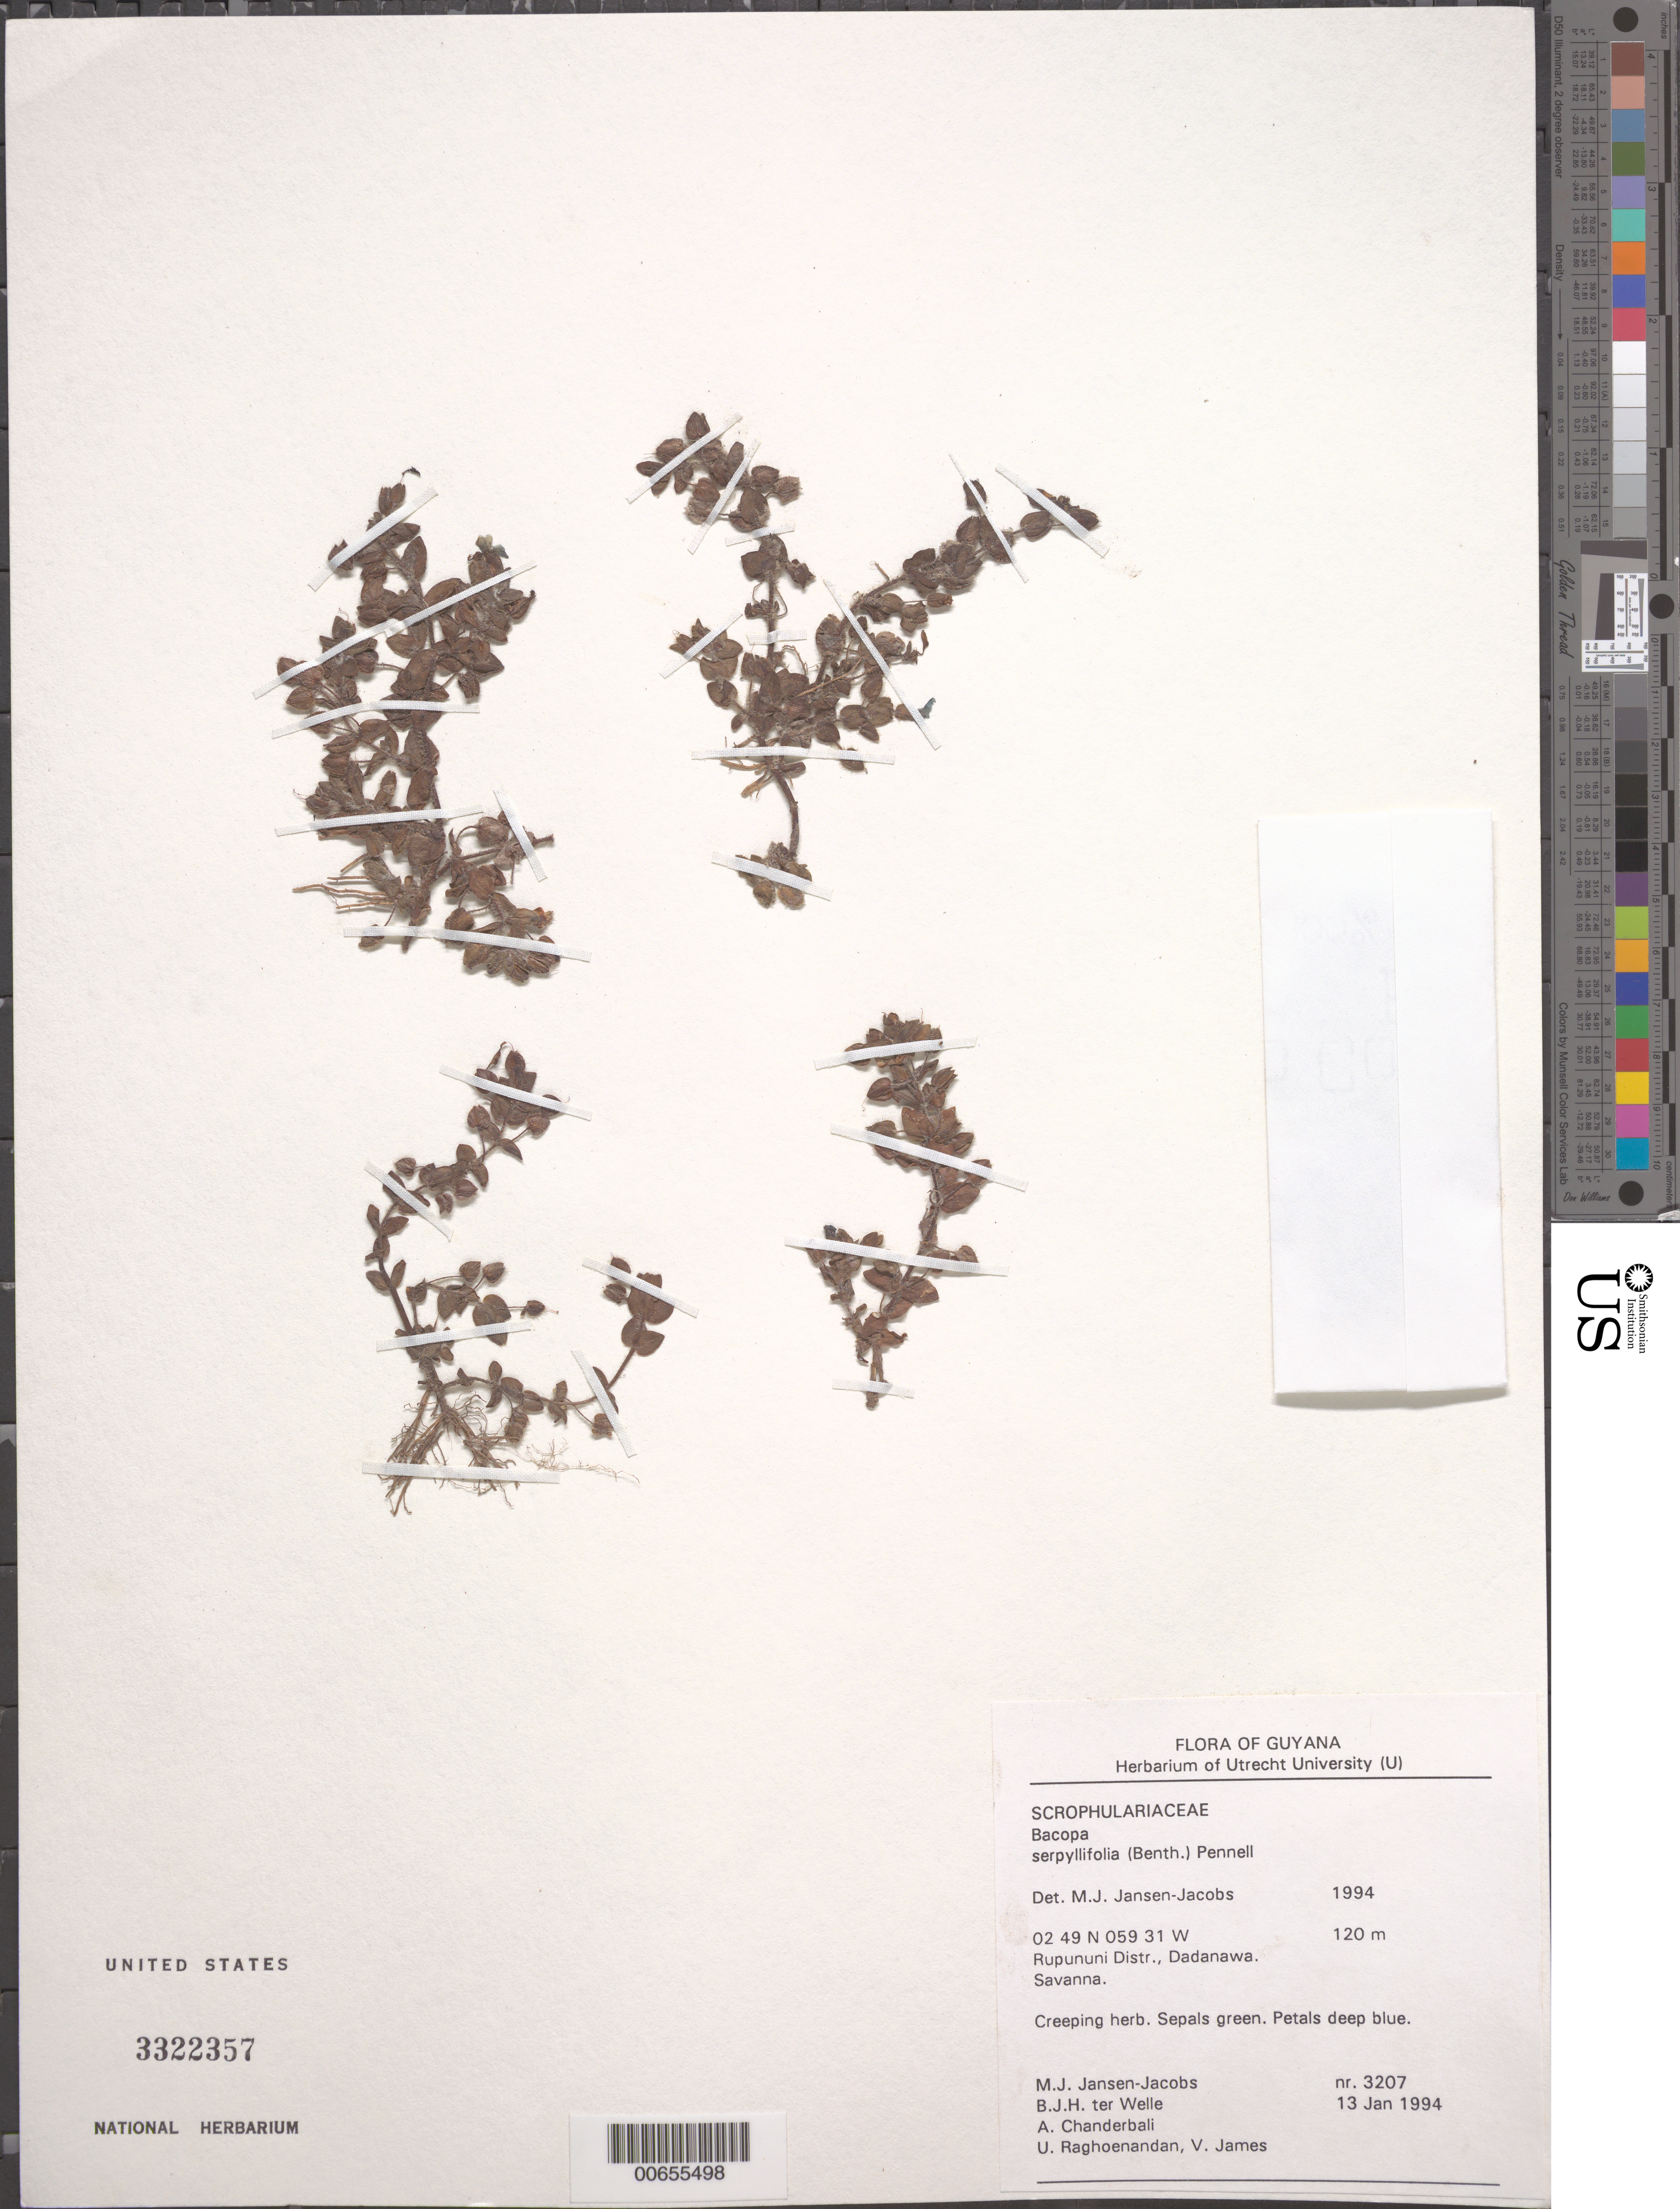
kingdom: Plantae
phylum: Tracheophyta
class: Magnoliopsida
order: Lamiales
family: Plantaginaceae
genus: Bacopa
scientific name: Bacopa serpyllifolia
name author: (Benth.) Pennell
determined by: Jansen-Jacobs, M. J., (U), Nationaal Herbarium Nederland, Utrecht University branch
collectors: M. J. Jansen-Jacobs, B. Welle, A. S. Chanderbali, U. Raghoenandan & V. James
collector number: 3207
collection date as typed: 13-Jan-94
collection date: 1994-01-13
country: Guyana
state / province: U. Takutu-U. Essequibo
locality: Rupununi District, Dadanawa, Rupununi River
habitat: Savanna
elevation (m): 120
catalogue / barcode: US 3322357